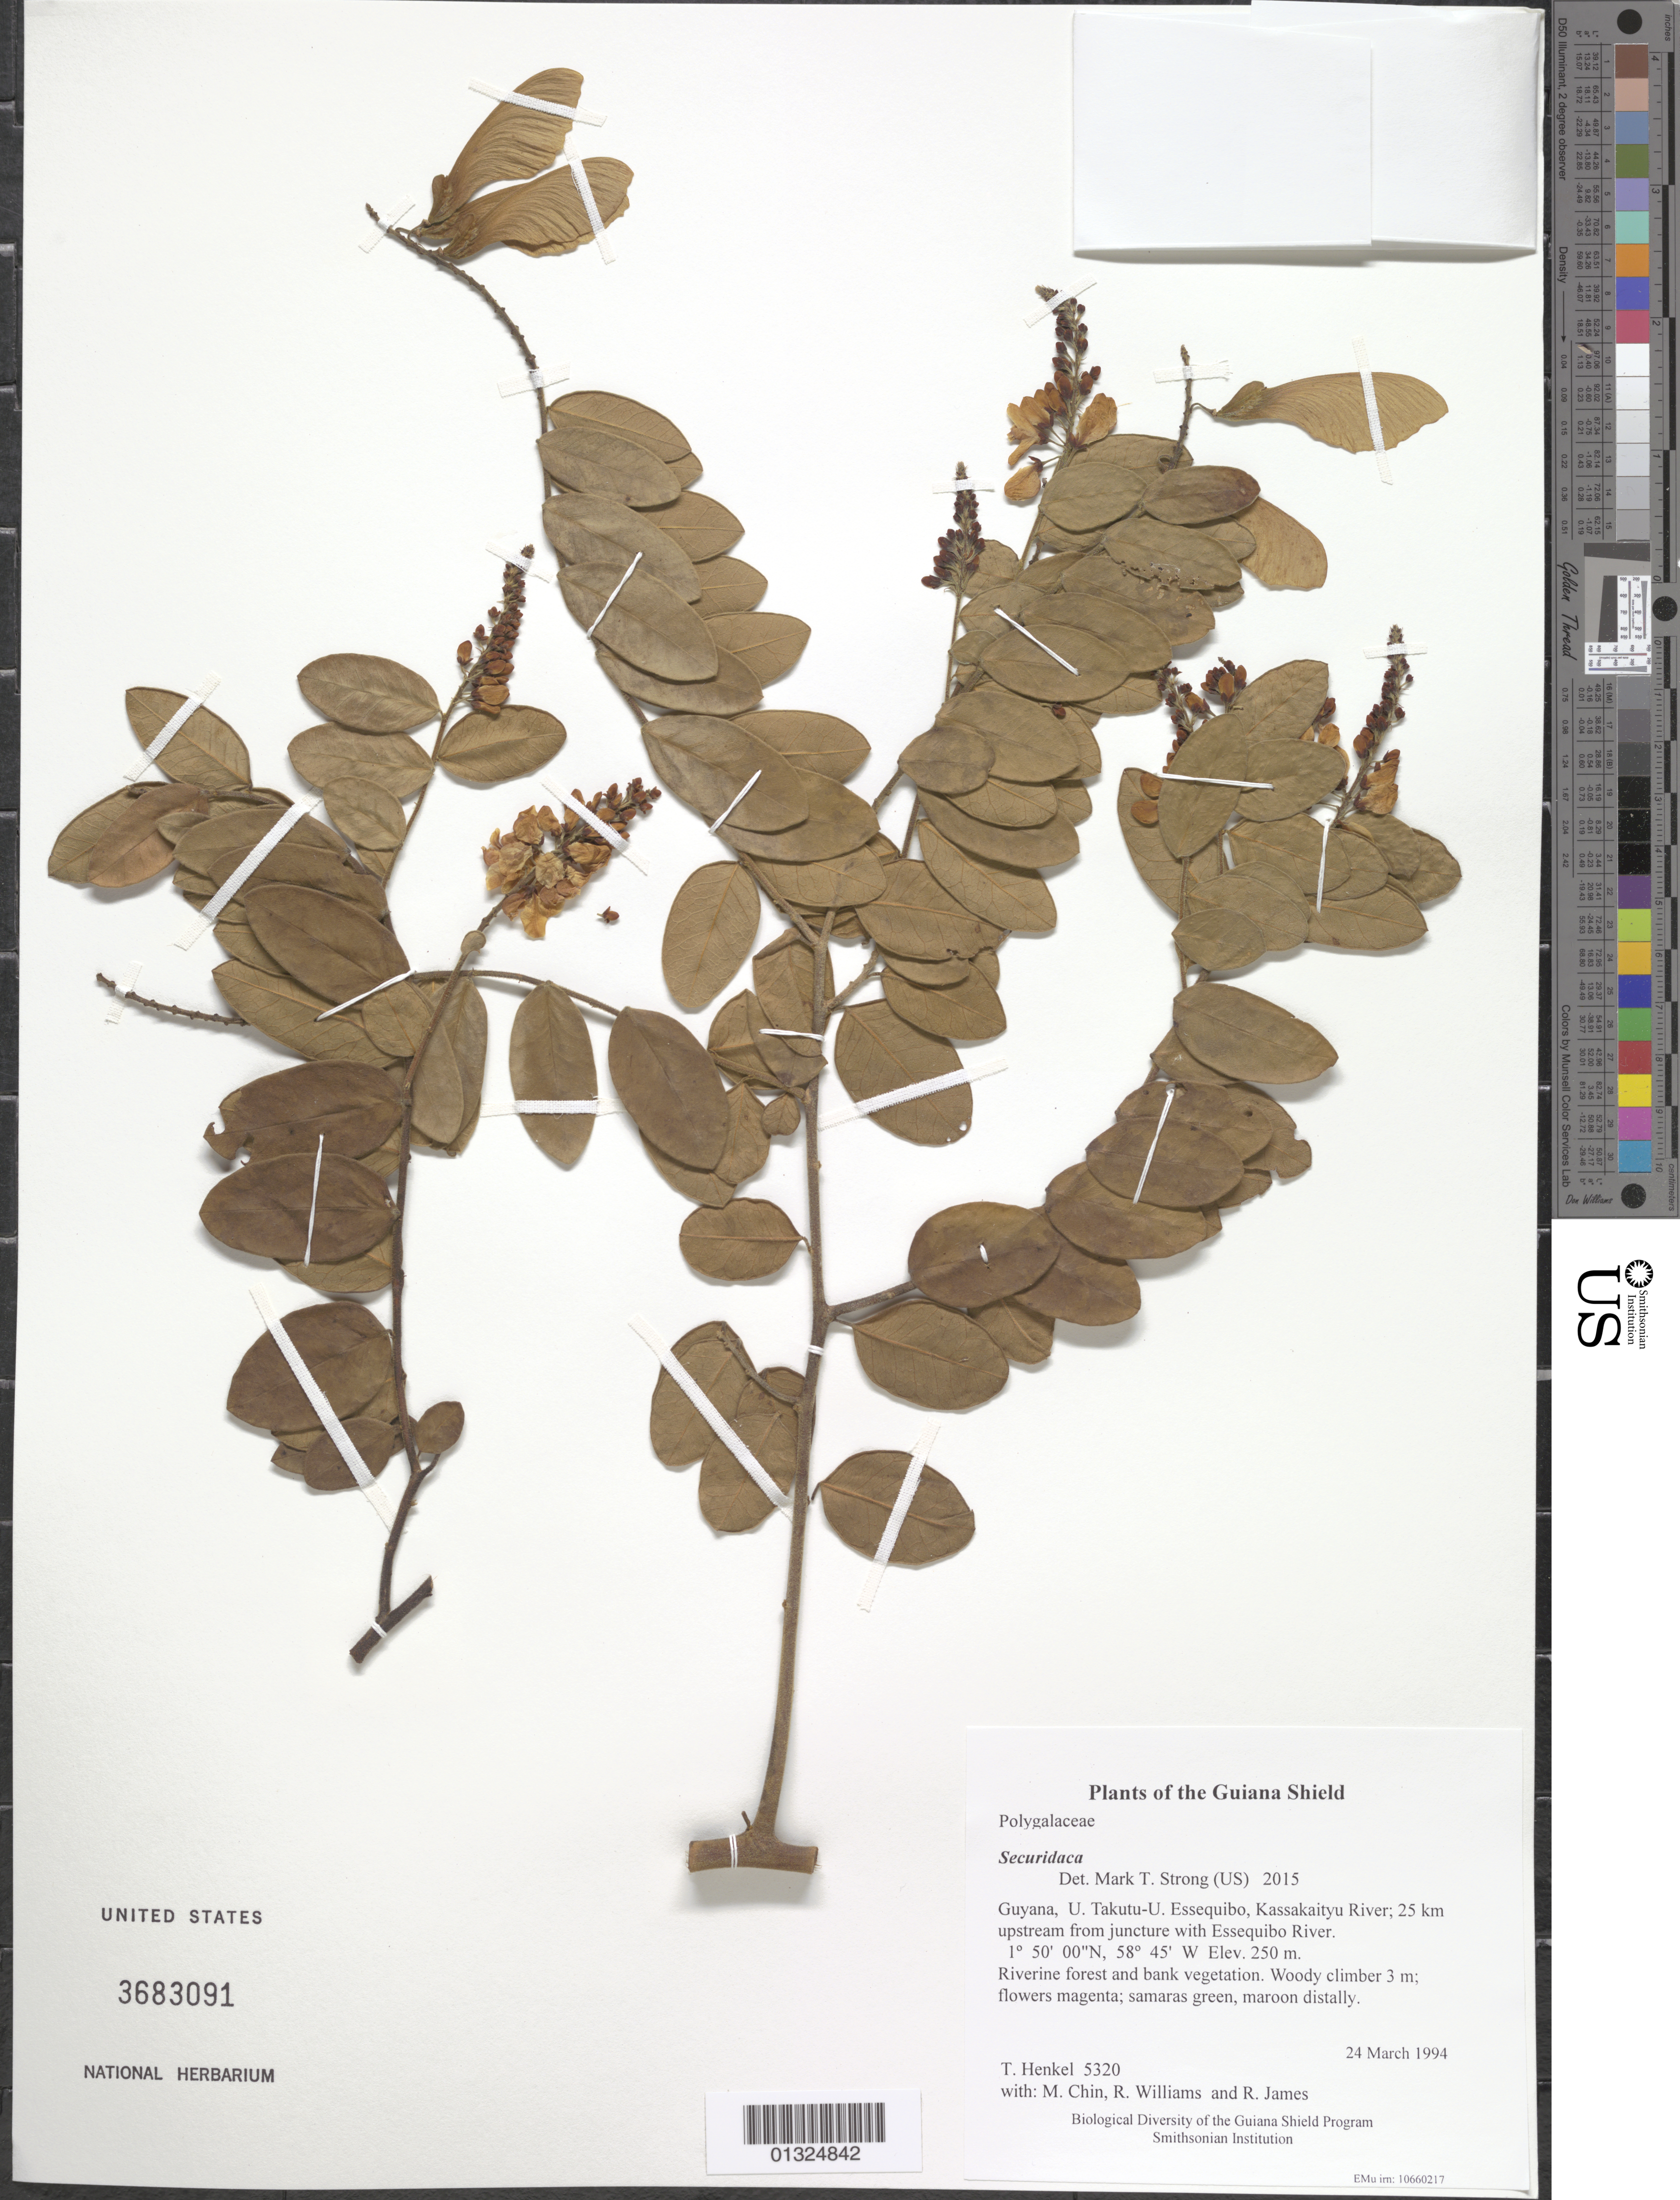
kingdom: Plantae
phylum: Tracheophyta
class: Magnoliopsida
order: Fabales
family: Polygalaceae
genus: Securidaca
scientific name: Securidaca sp.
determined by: Strong, M. T., (US), Smithsonian Institution - National Museum of Natural History (UNITED STATES)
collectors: T. Henkel, M. Chin, R. Williams & R. James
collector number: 5320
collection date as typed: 24 March 1994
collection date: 1994-03-24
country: Guyana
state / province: U. Takutu-U. Essequibo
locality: Kassakaityu River; 25 km upstream from juncture with Essequibo River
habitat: Riverine forest and bank vegetation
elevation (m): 250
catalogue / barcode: US 3683091